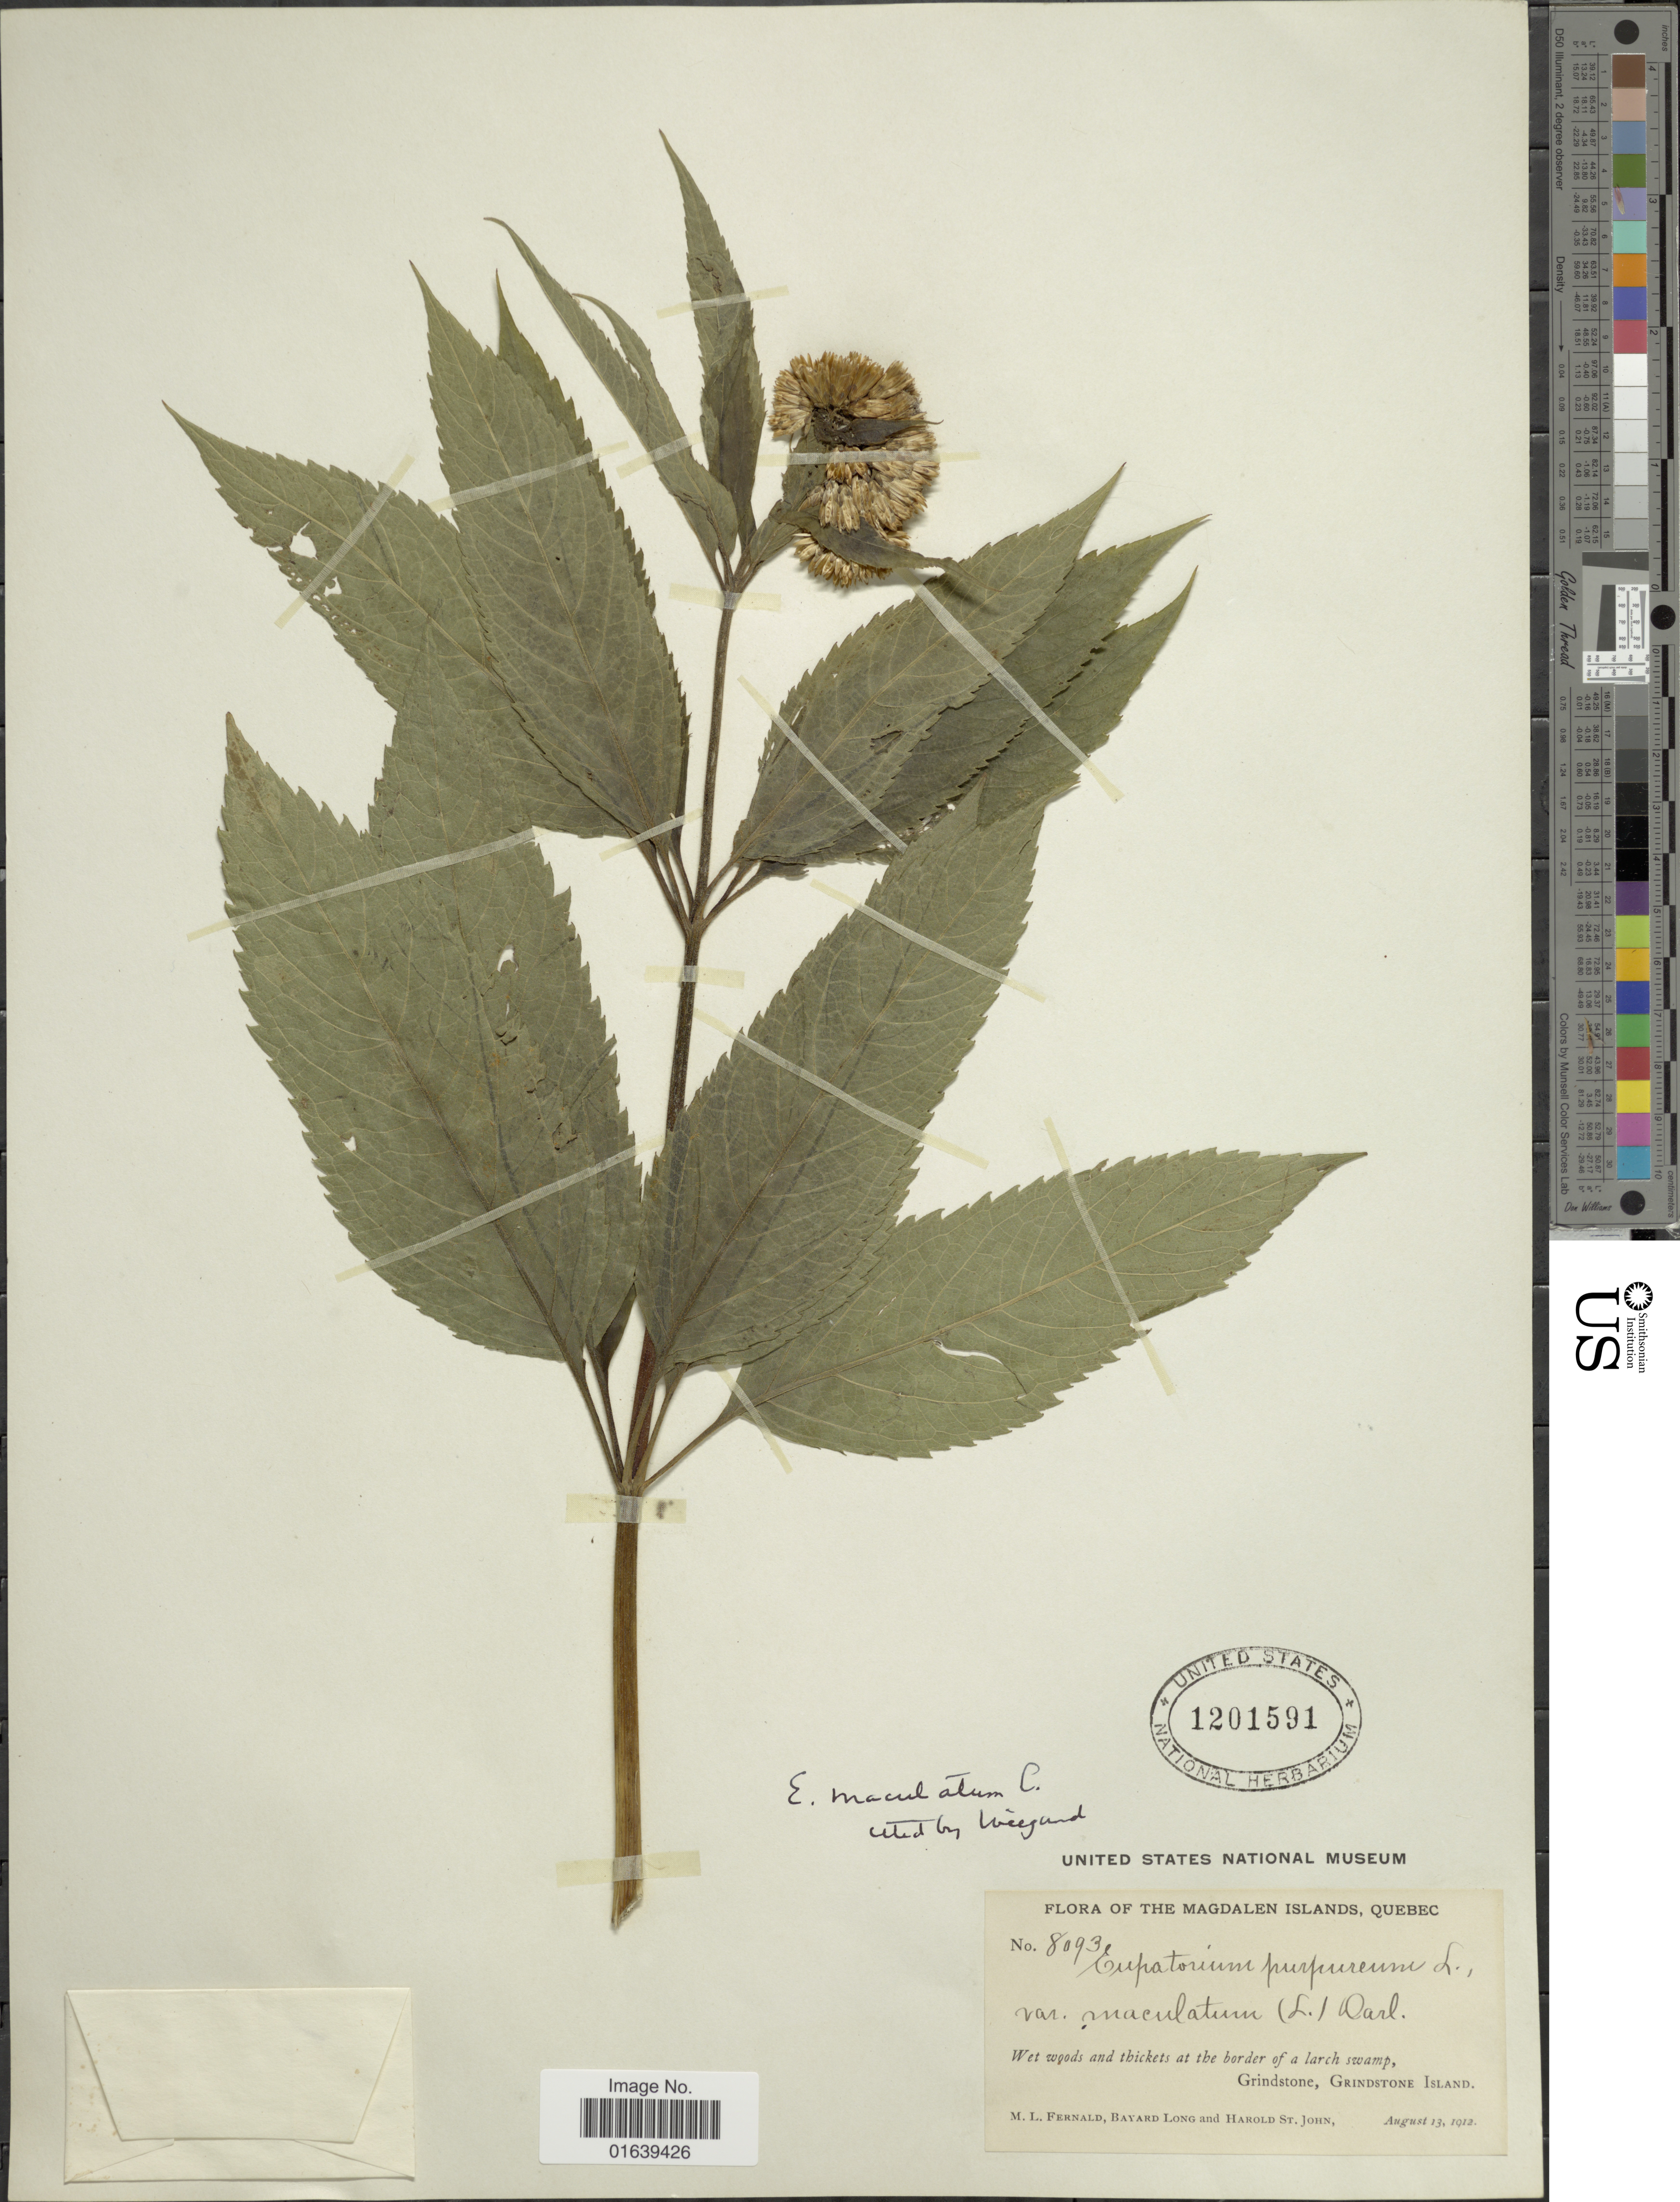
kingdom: Plantae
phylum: Tracheophyta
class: Magnoliopsida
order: Asterales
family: Asteraceae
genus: Eupatorium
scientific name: Eupatorium maculatum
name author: L.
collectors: M. L. Fernald, B. Long & H. St. John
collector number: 8093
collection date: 1912-08-13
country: Canada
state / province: Quebec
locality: The Magdalen Island, Quebec. Wet woods and thickets at the border of a larch swamp. Grindstone, Grindstone Island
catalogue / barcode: US 1201591